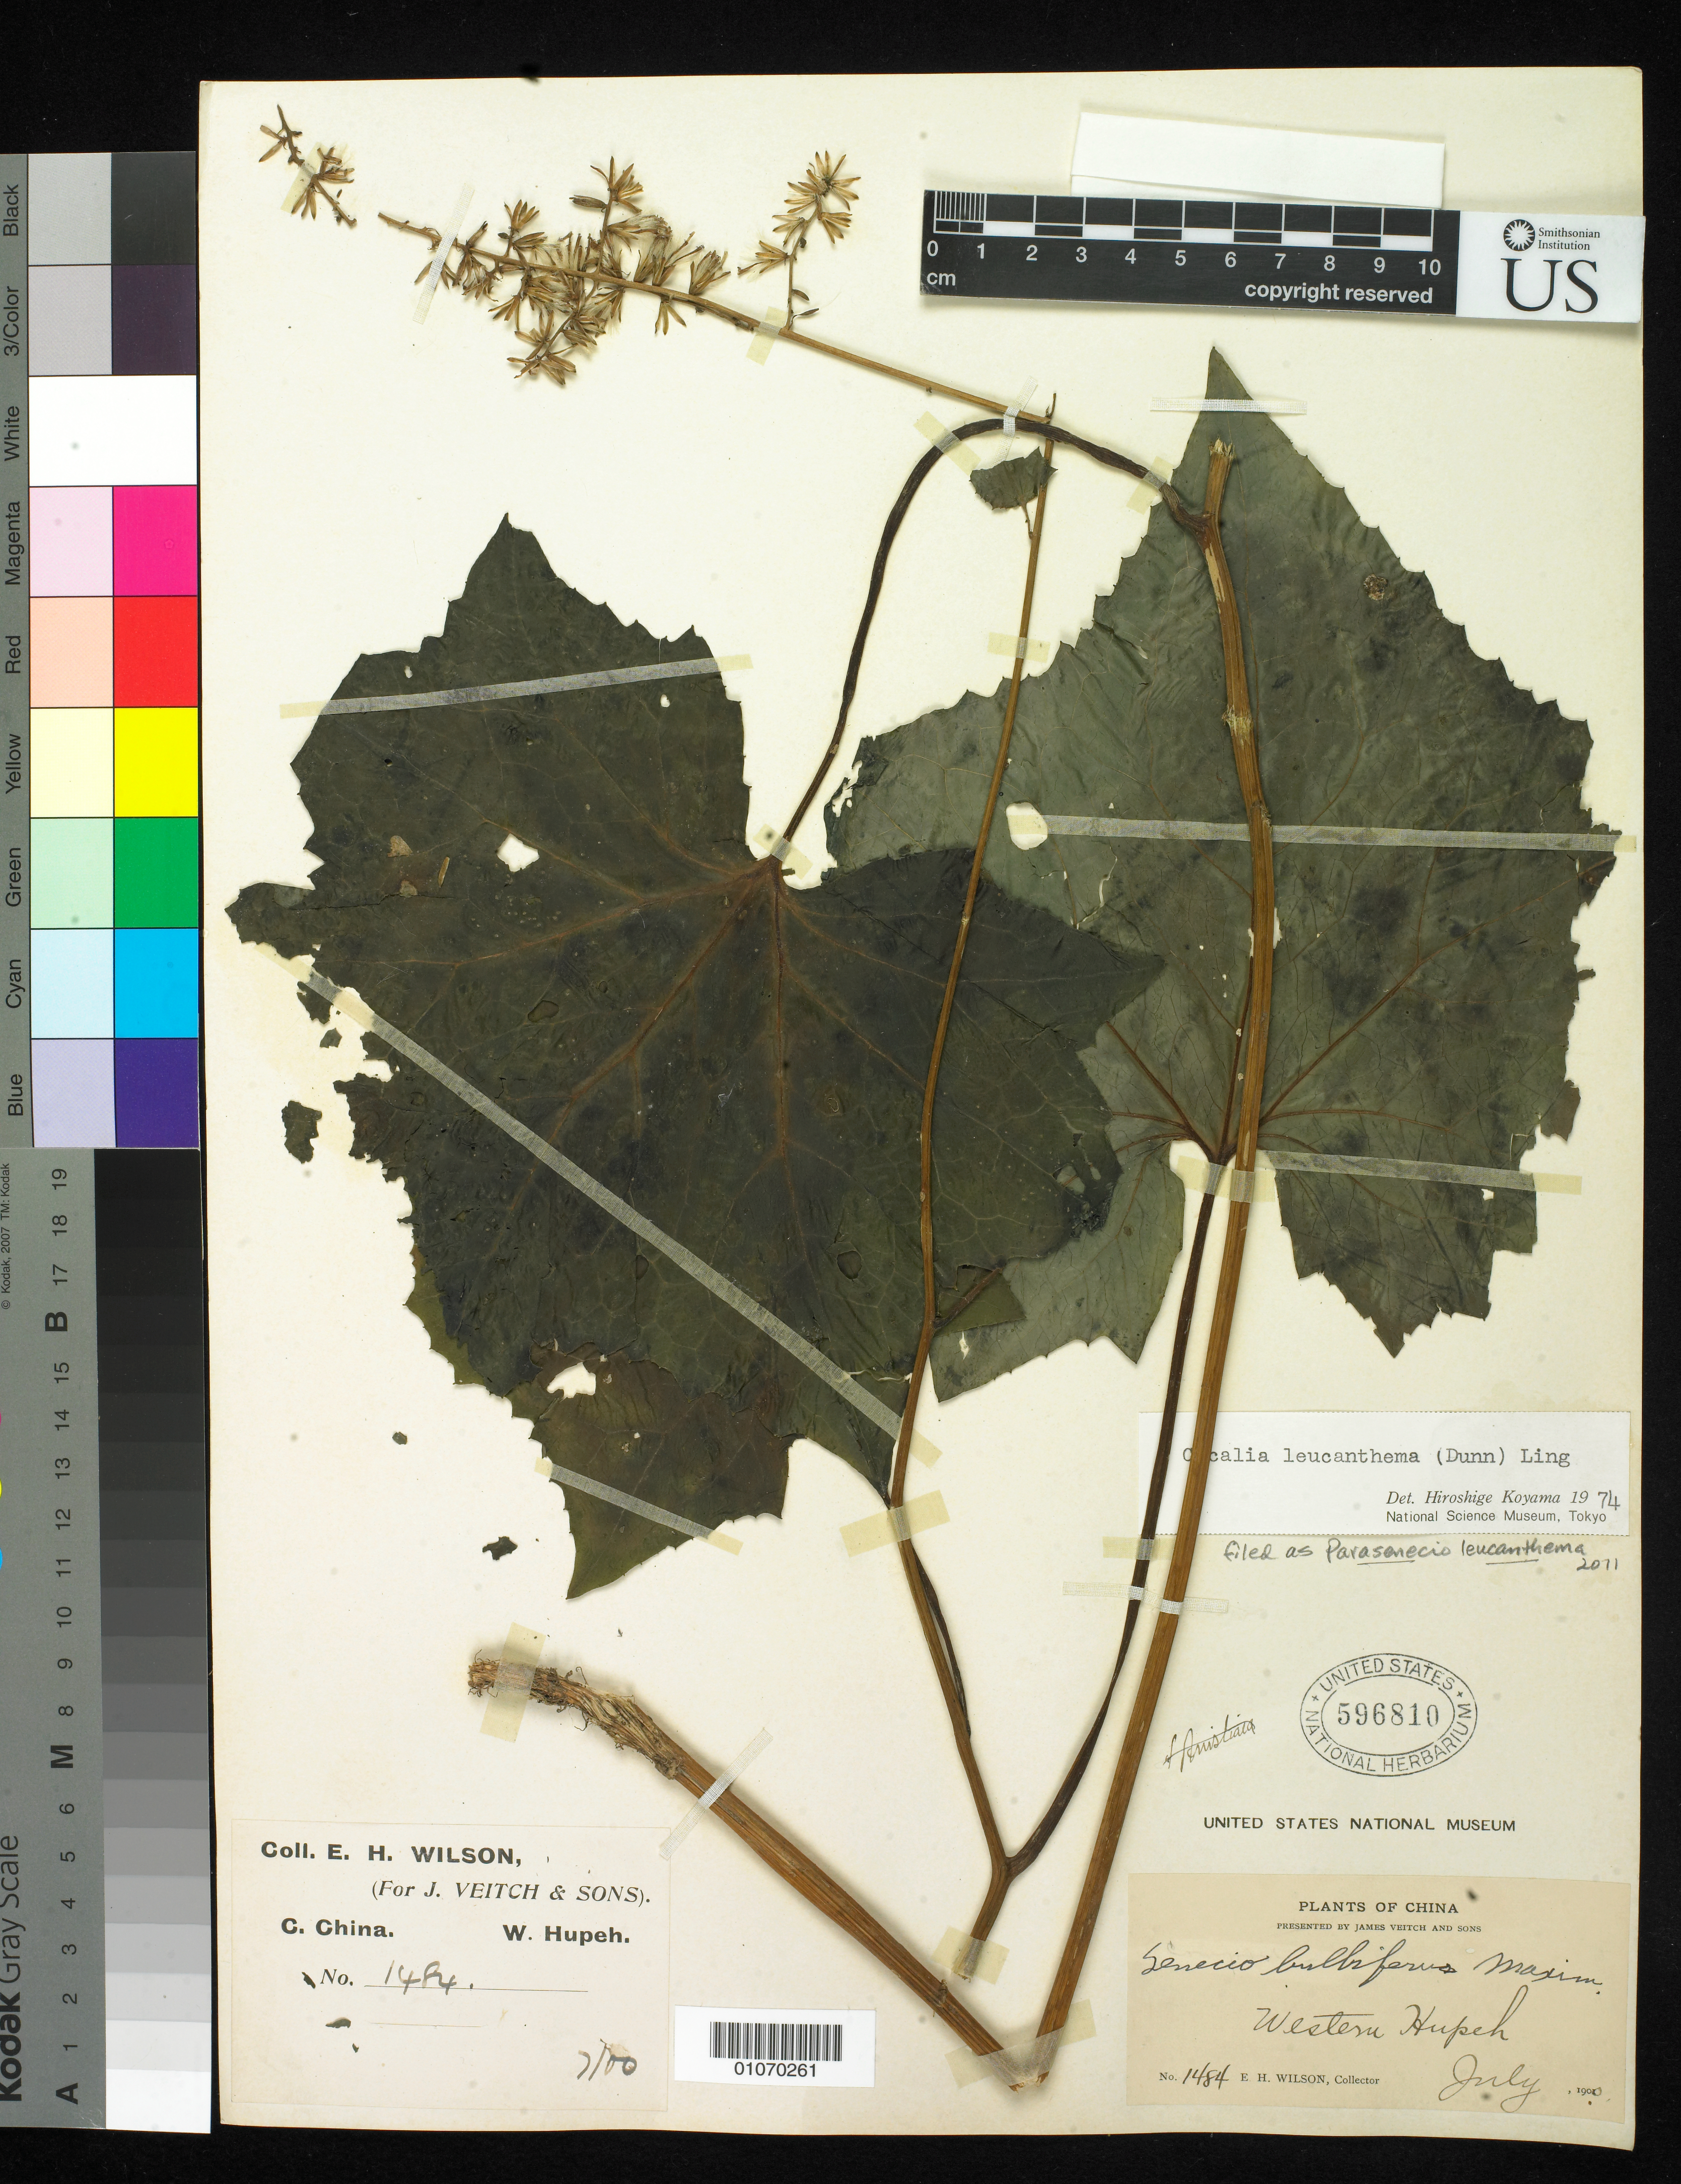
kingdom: Plantae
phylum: Tracheophyta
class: Magnoliopsida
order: Asterales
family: Asteraceae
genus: Parasenecio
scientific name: Parasenecio ainsliiflorus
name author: (Franch.) Y.L. Chen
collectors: E. H. Wilson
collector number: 1484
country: China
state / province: Hubei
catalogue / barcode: US 596810